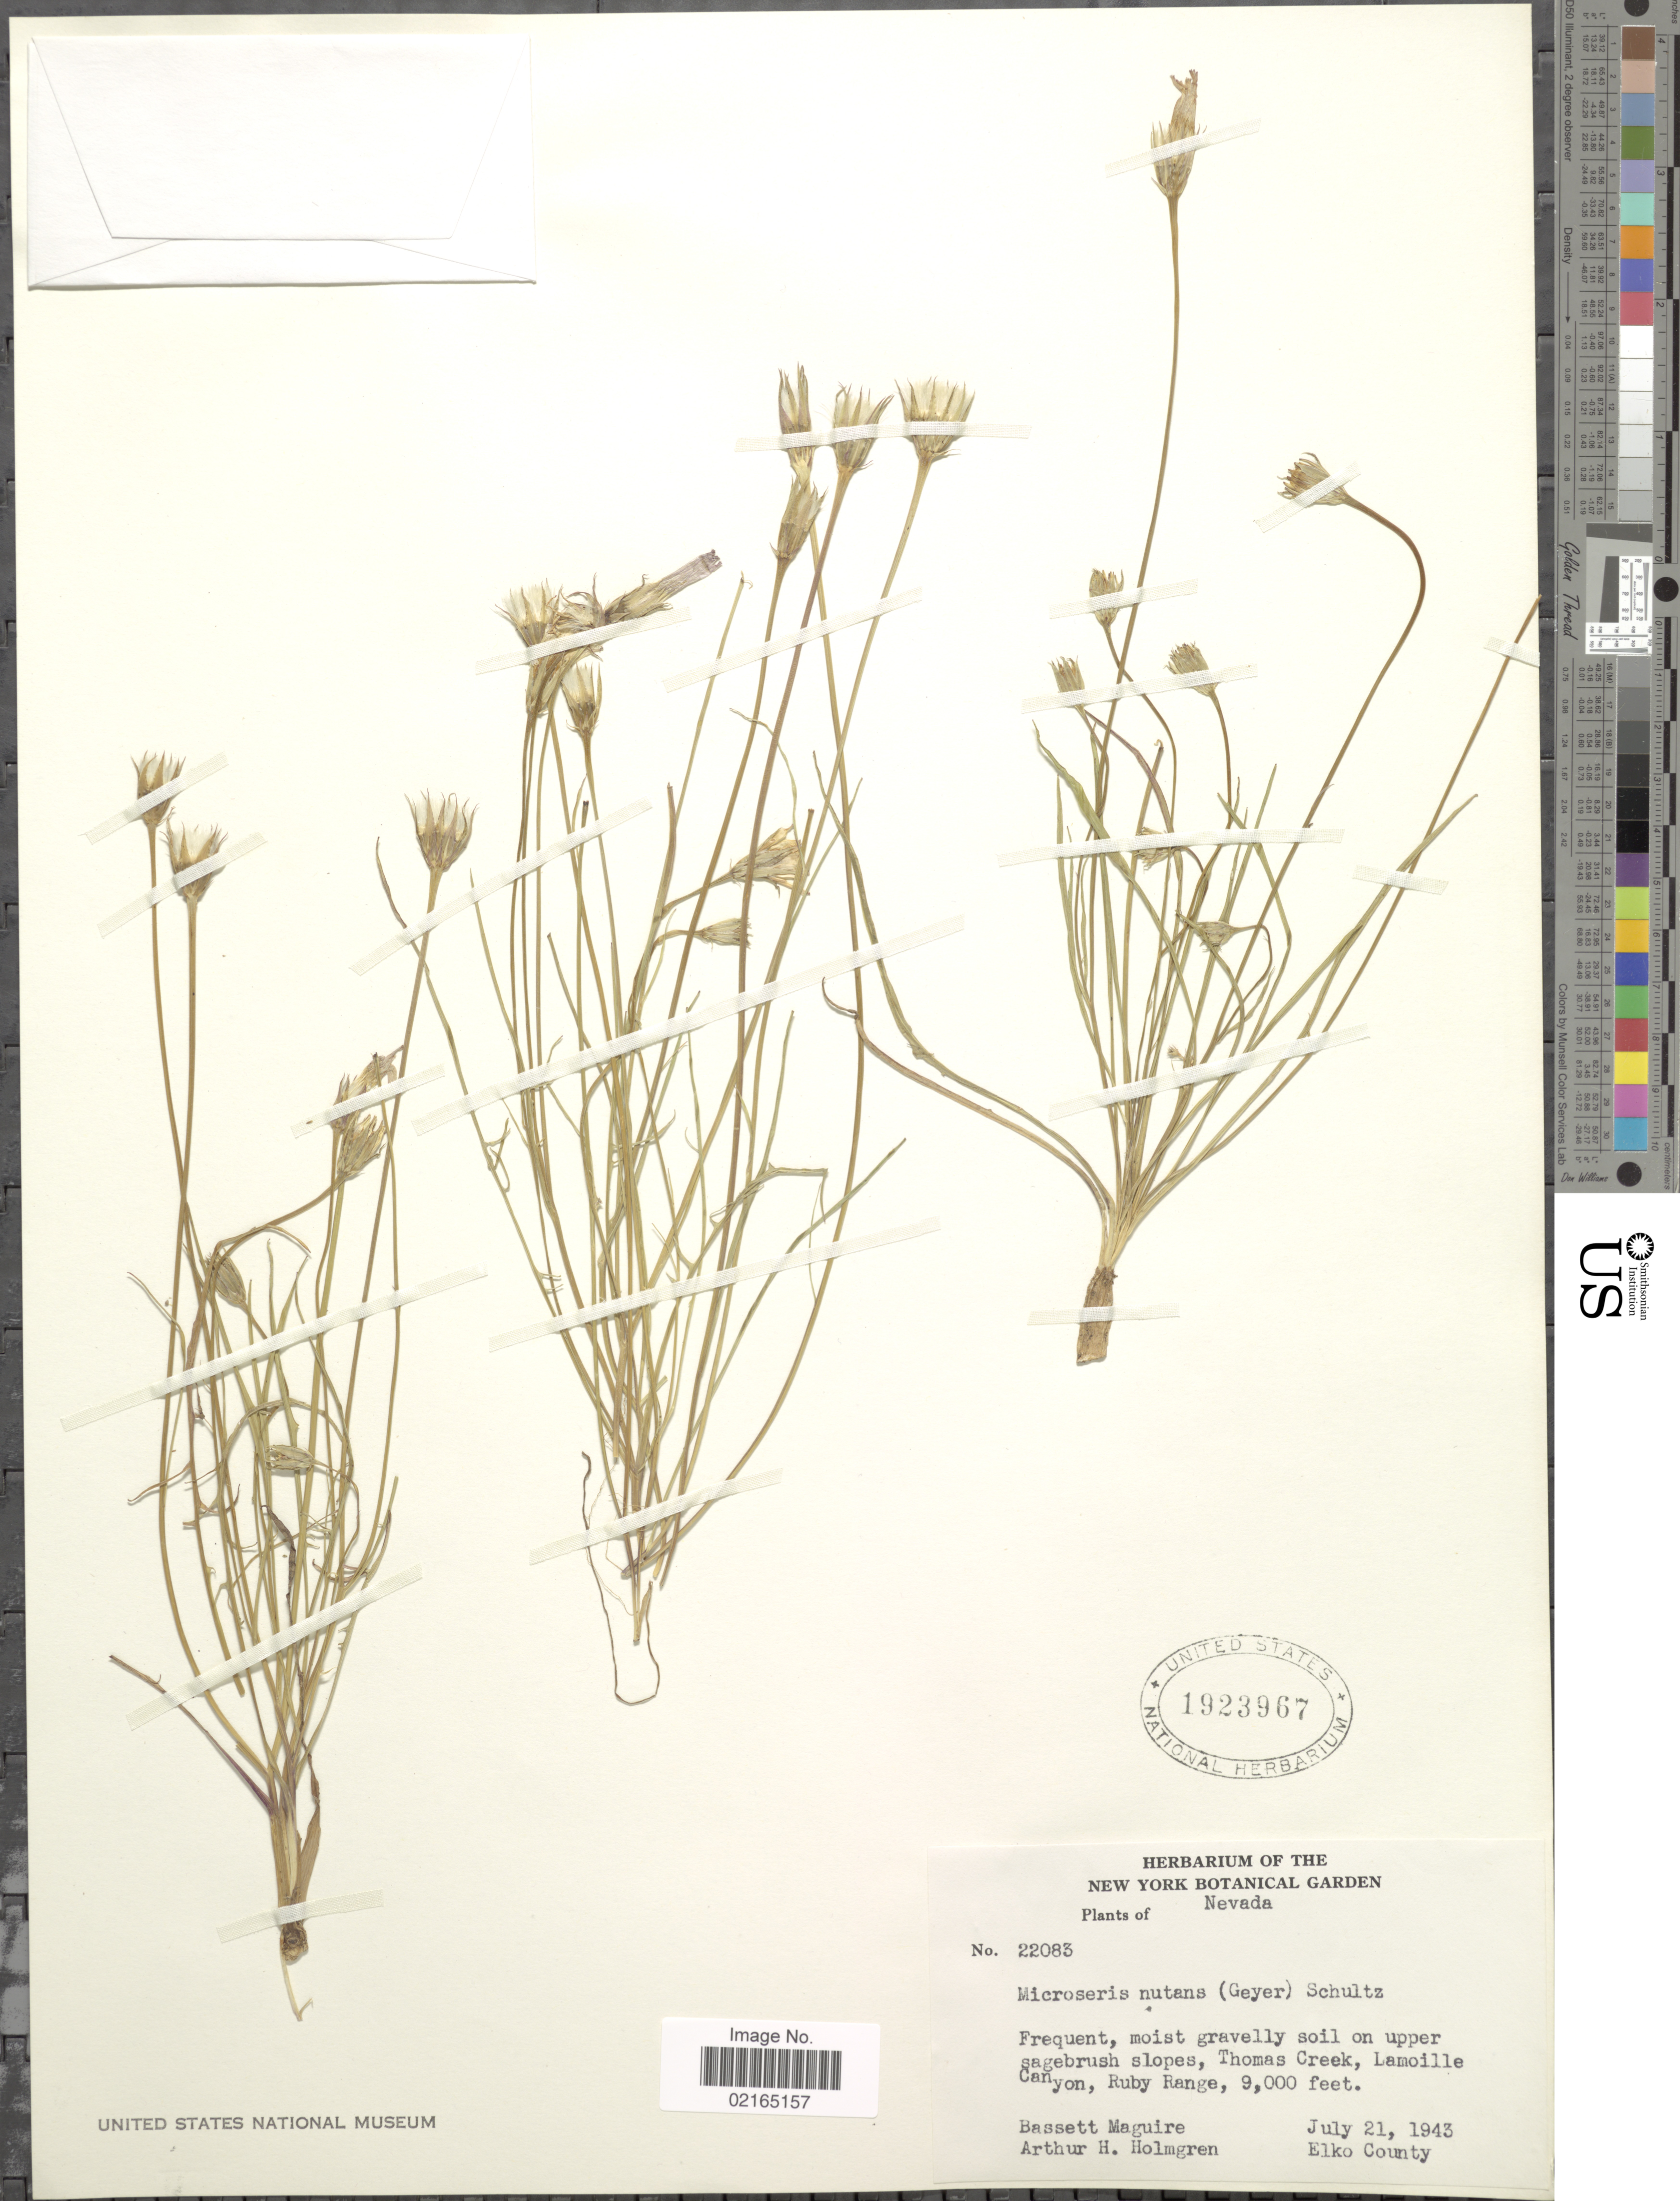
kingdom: Plantae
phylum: Tracheophyta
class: Magnoliopsida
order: Asterales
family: Asteraceae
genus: Microseris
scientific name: Microseris nutans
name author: (Hook.) Sch. Bip.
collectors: B. Maguire & A. H. Holmgren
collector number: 22083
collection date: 1943-07-21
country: United States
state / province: Nevada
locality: On upper sagebrush slopes, Thomas Creek, Lamoille Canyon, Ruby Range, Elko County.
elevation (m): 2743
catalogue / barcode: US 1923967